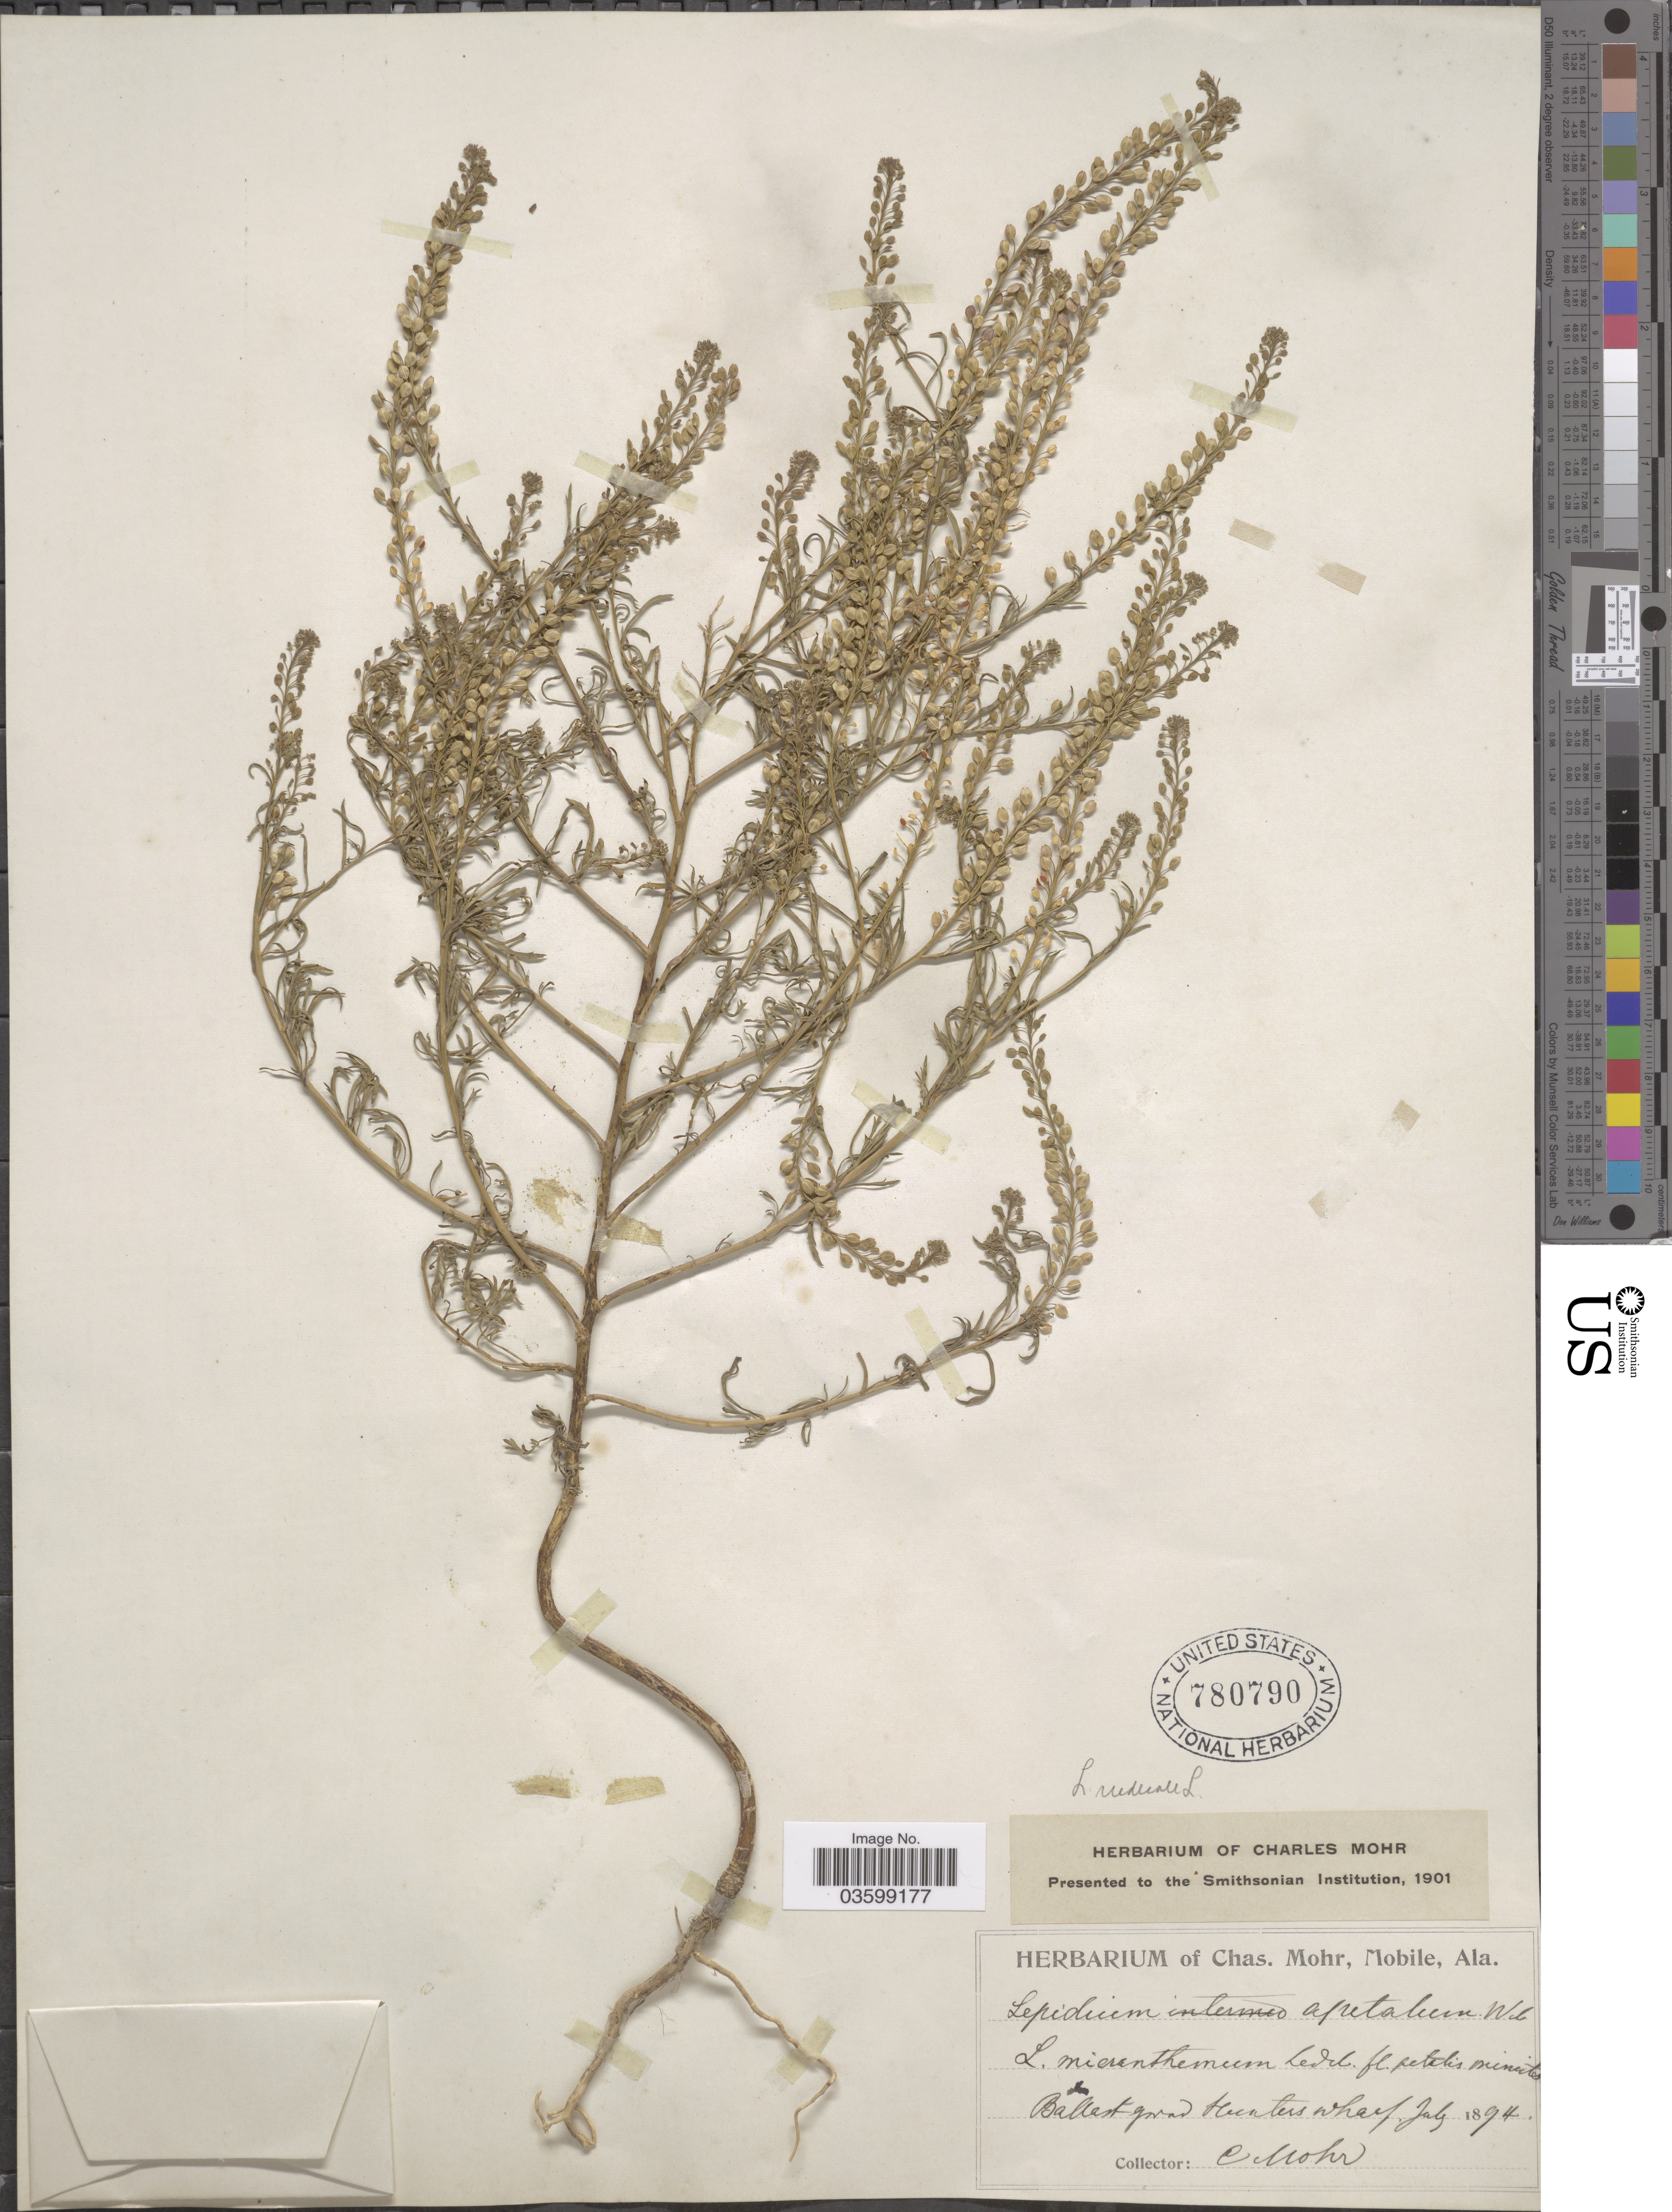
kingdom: Plantae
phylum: Tracheophyta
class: Magnoliopsida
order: Brassicales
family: Brassicaceae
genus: Lepidium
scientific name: Lepidium ruderale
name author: Burm. f.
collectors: Mohr, C. T. (herbarium)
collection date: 1894-07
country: United States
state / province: Alabama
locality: Ballast ground Hunters Wharf.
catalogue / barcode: US 780790